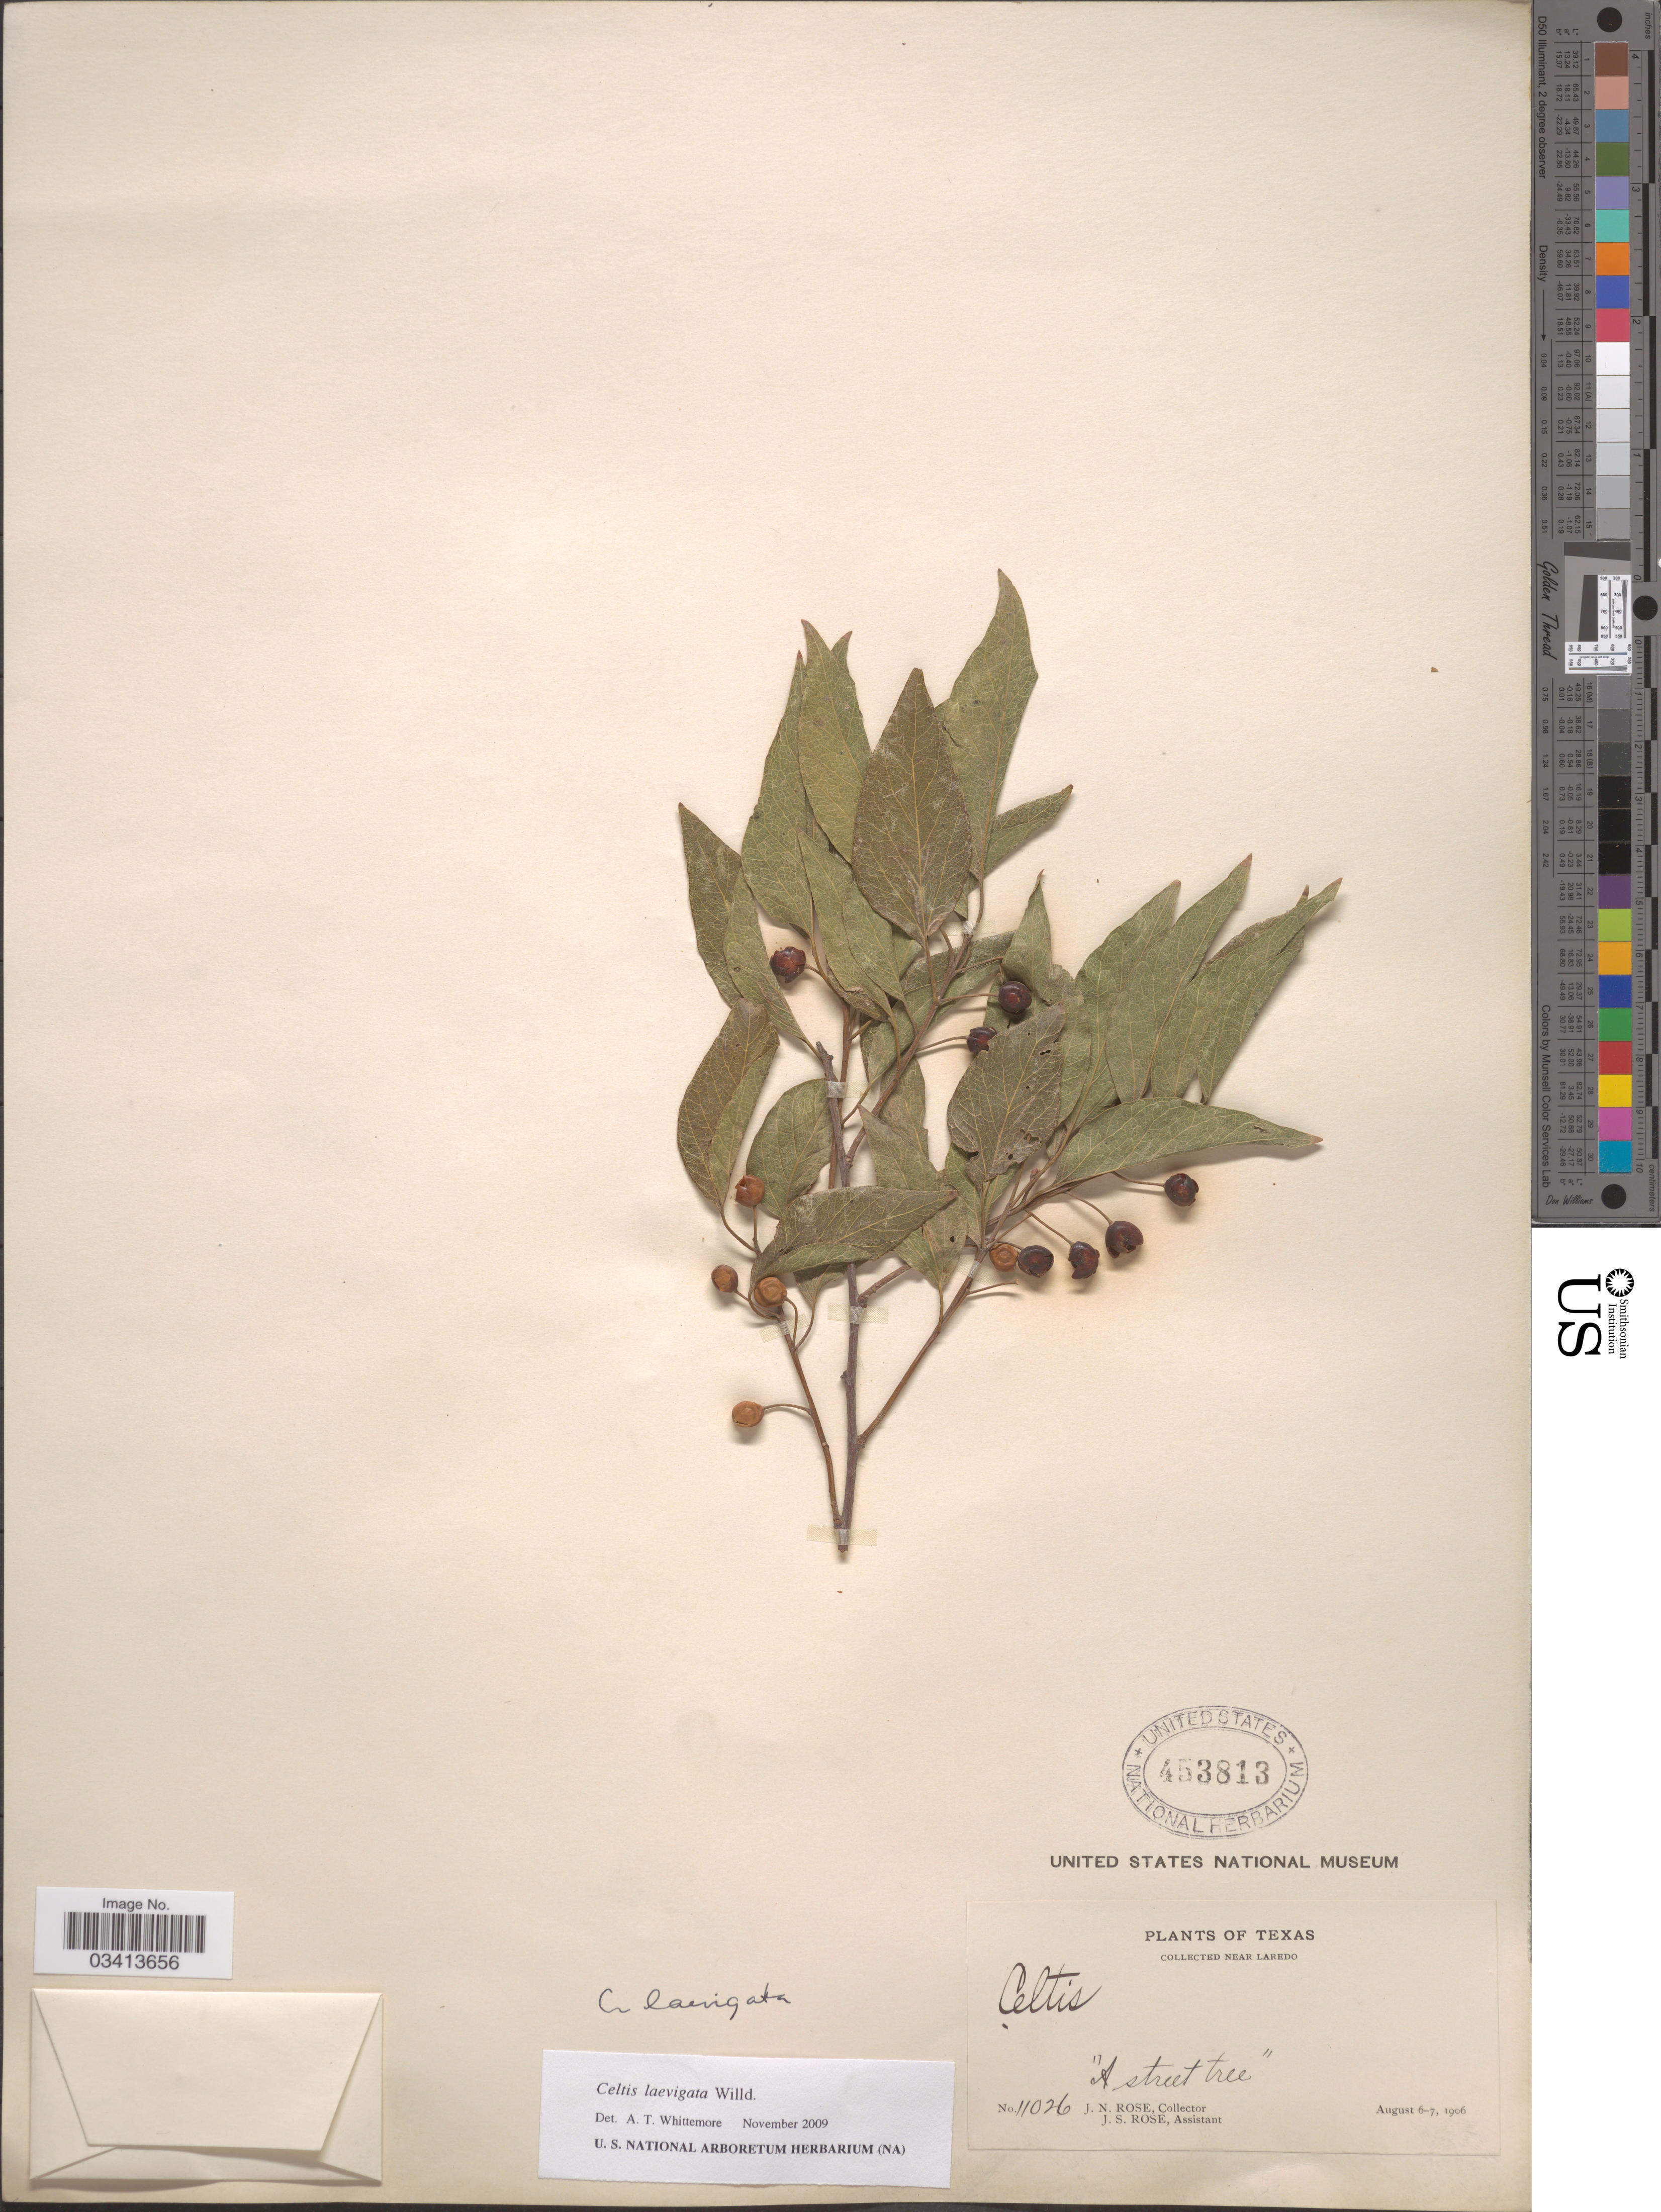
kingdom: Plantae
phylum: Tracheophyta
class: Magnoliopsida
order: Rosales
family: Cannabaceae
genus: Celtis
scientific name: Celtis laevigata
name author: Willd.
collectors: J. N. Rose & J. S. Rose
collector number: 11026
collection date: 1906-08-06/1906-08-07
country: United States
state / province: Texas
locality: Near Laredo.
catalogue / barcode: US 453813